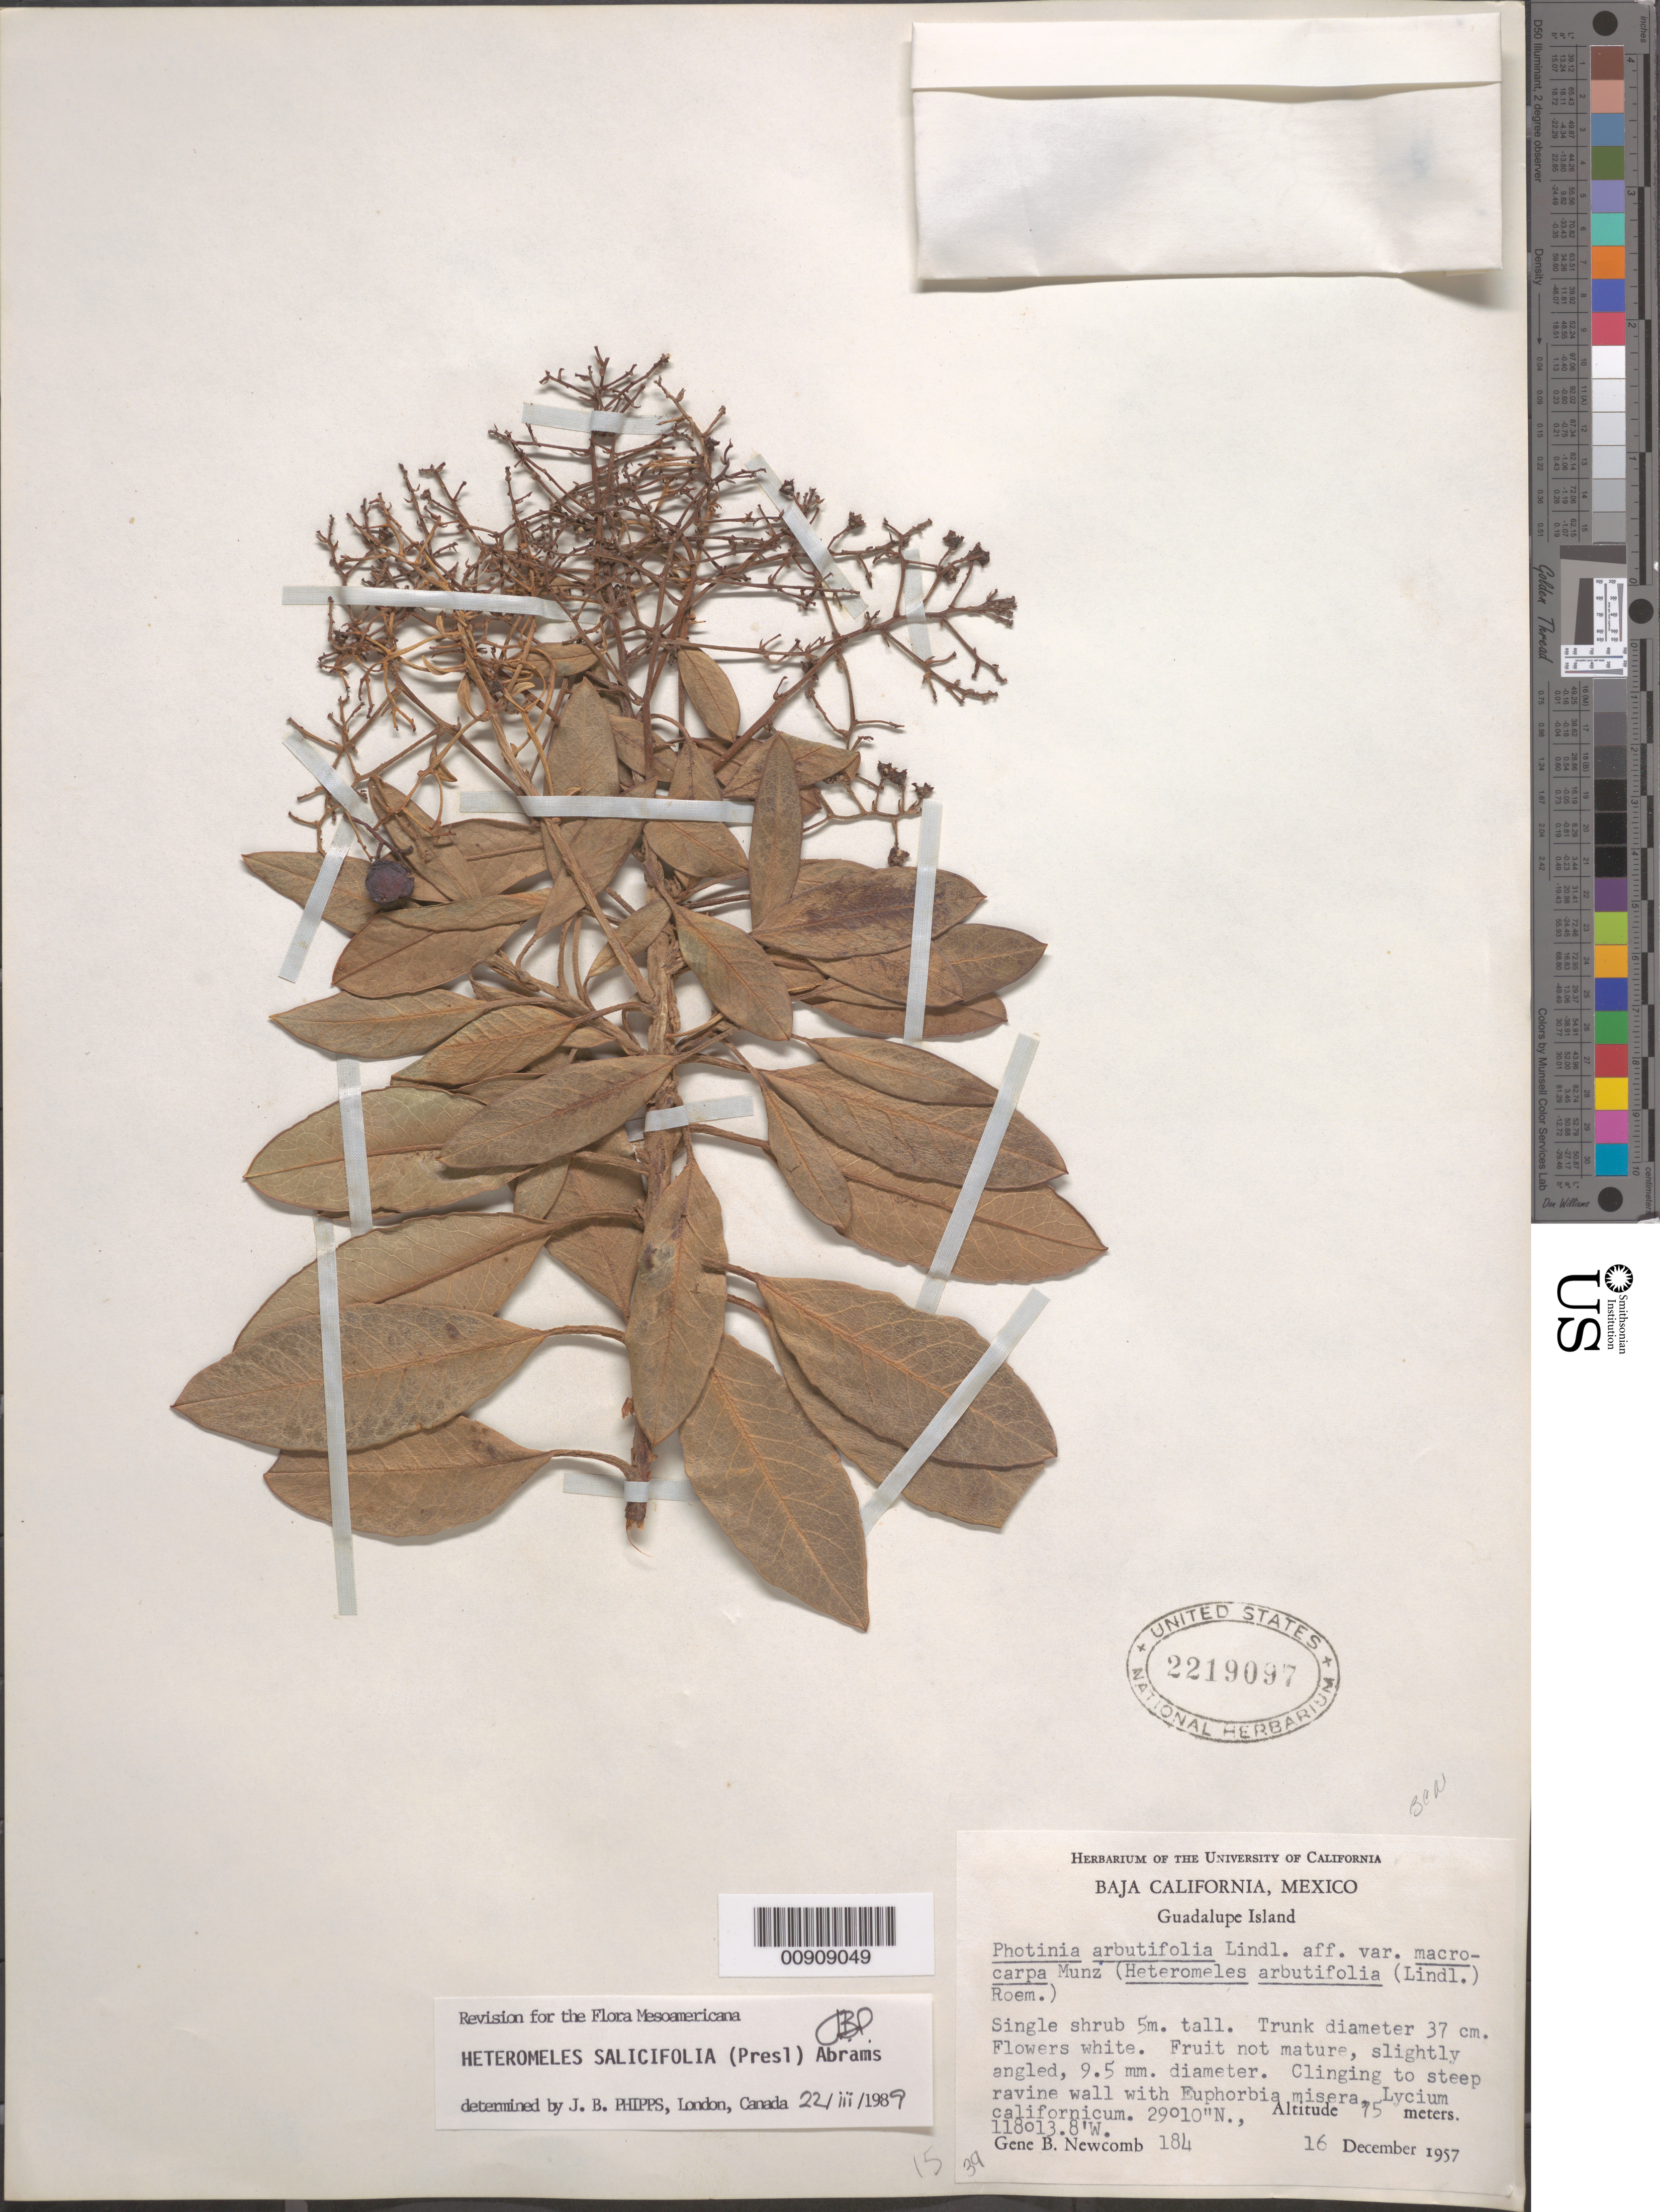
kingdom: Plantae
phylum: Tracheophyta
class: Magnoliopsida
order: Rosales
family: Rosaceae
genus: Heteromeles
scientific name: Heteromeles salicifolia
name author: (C. Presl) Abrams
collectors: G. B. Newcomb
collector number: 184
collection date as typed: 16 Dec 1957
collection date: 1957-12-16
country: Mexico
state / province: Baja California Norte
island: Guadalupe I.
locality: Guadalupe Island.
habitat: Clinging to steep ravine wall with Euphorbia misera, Lycium californicum.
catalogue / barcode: US 2219097